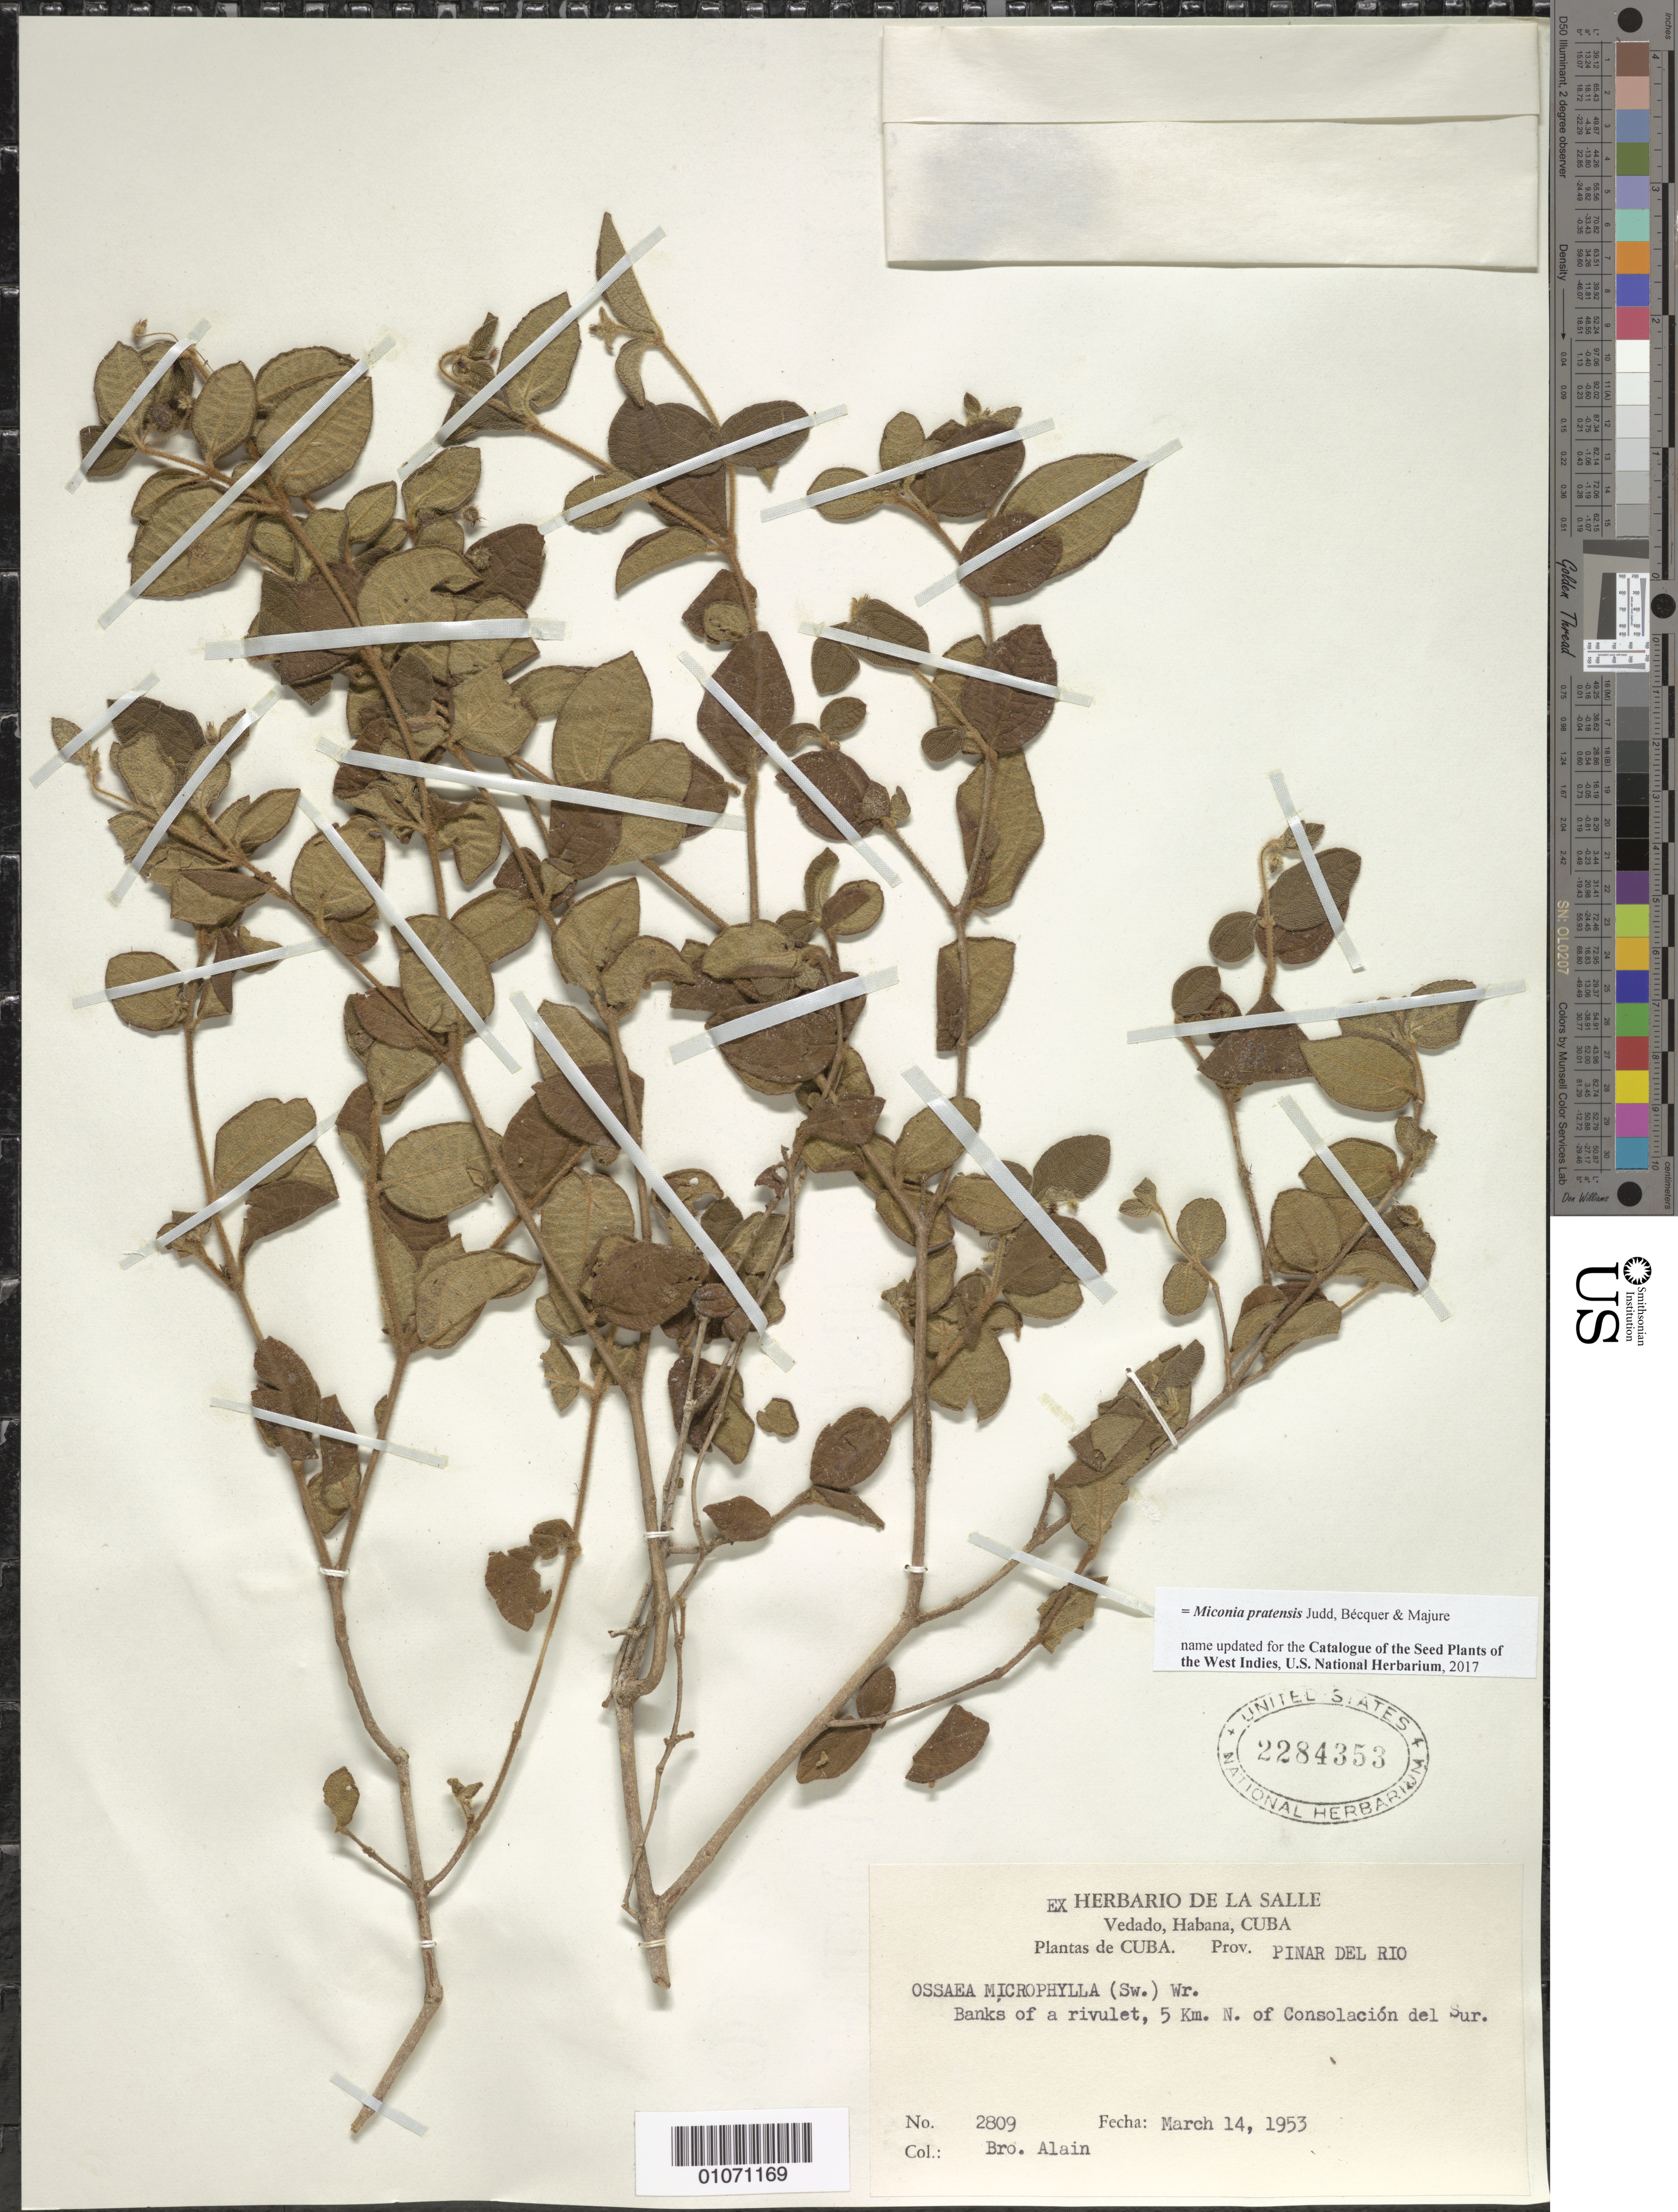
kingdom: Plantae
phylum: Tracheophyta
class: Magnoliopsida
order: Myrtales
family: Melastomataceae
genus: Miconia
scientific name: Miconia pratensis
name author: Judd et al.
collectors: A. H. Liogier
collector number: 2809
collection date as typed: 14 Mar 1953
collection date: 1953-03-14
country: Cuba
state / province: Pinar del Rio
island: Cuba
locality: Consolación del Sur, 5 km N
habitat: Banks of a rivulet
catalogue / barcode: US 2284353